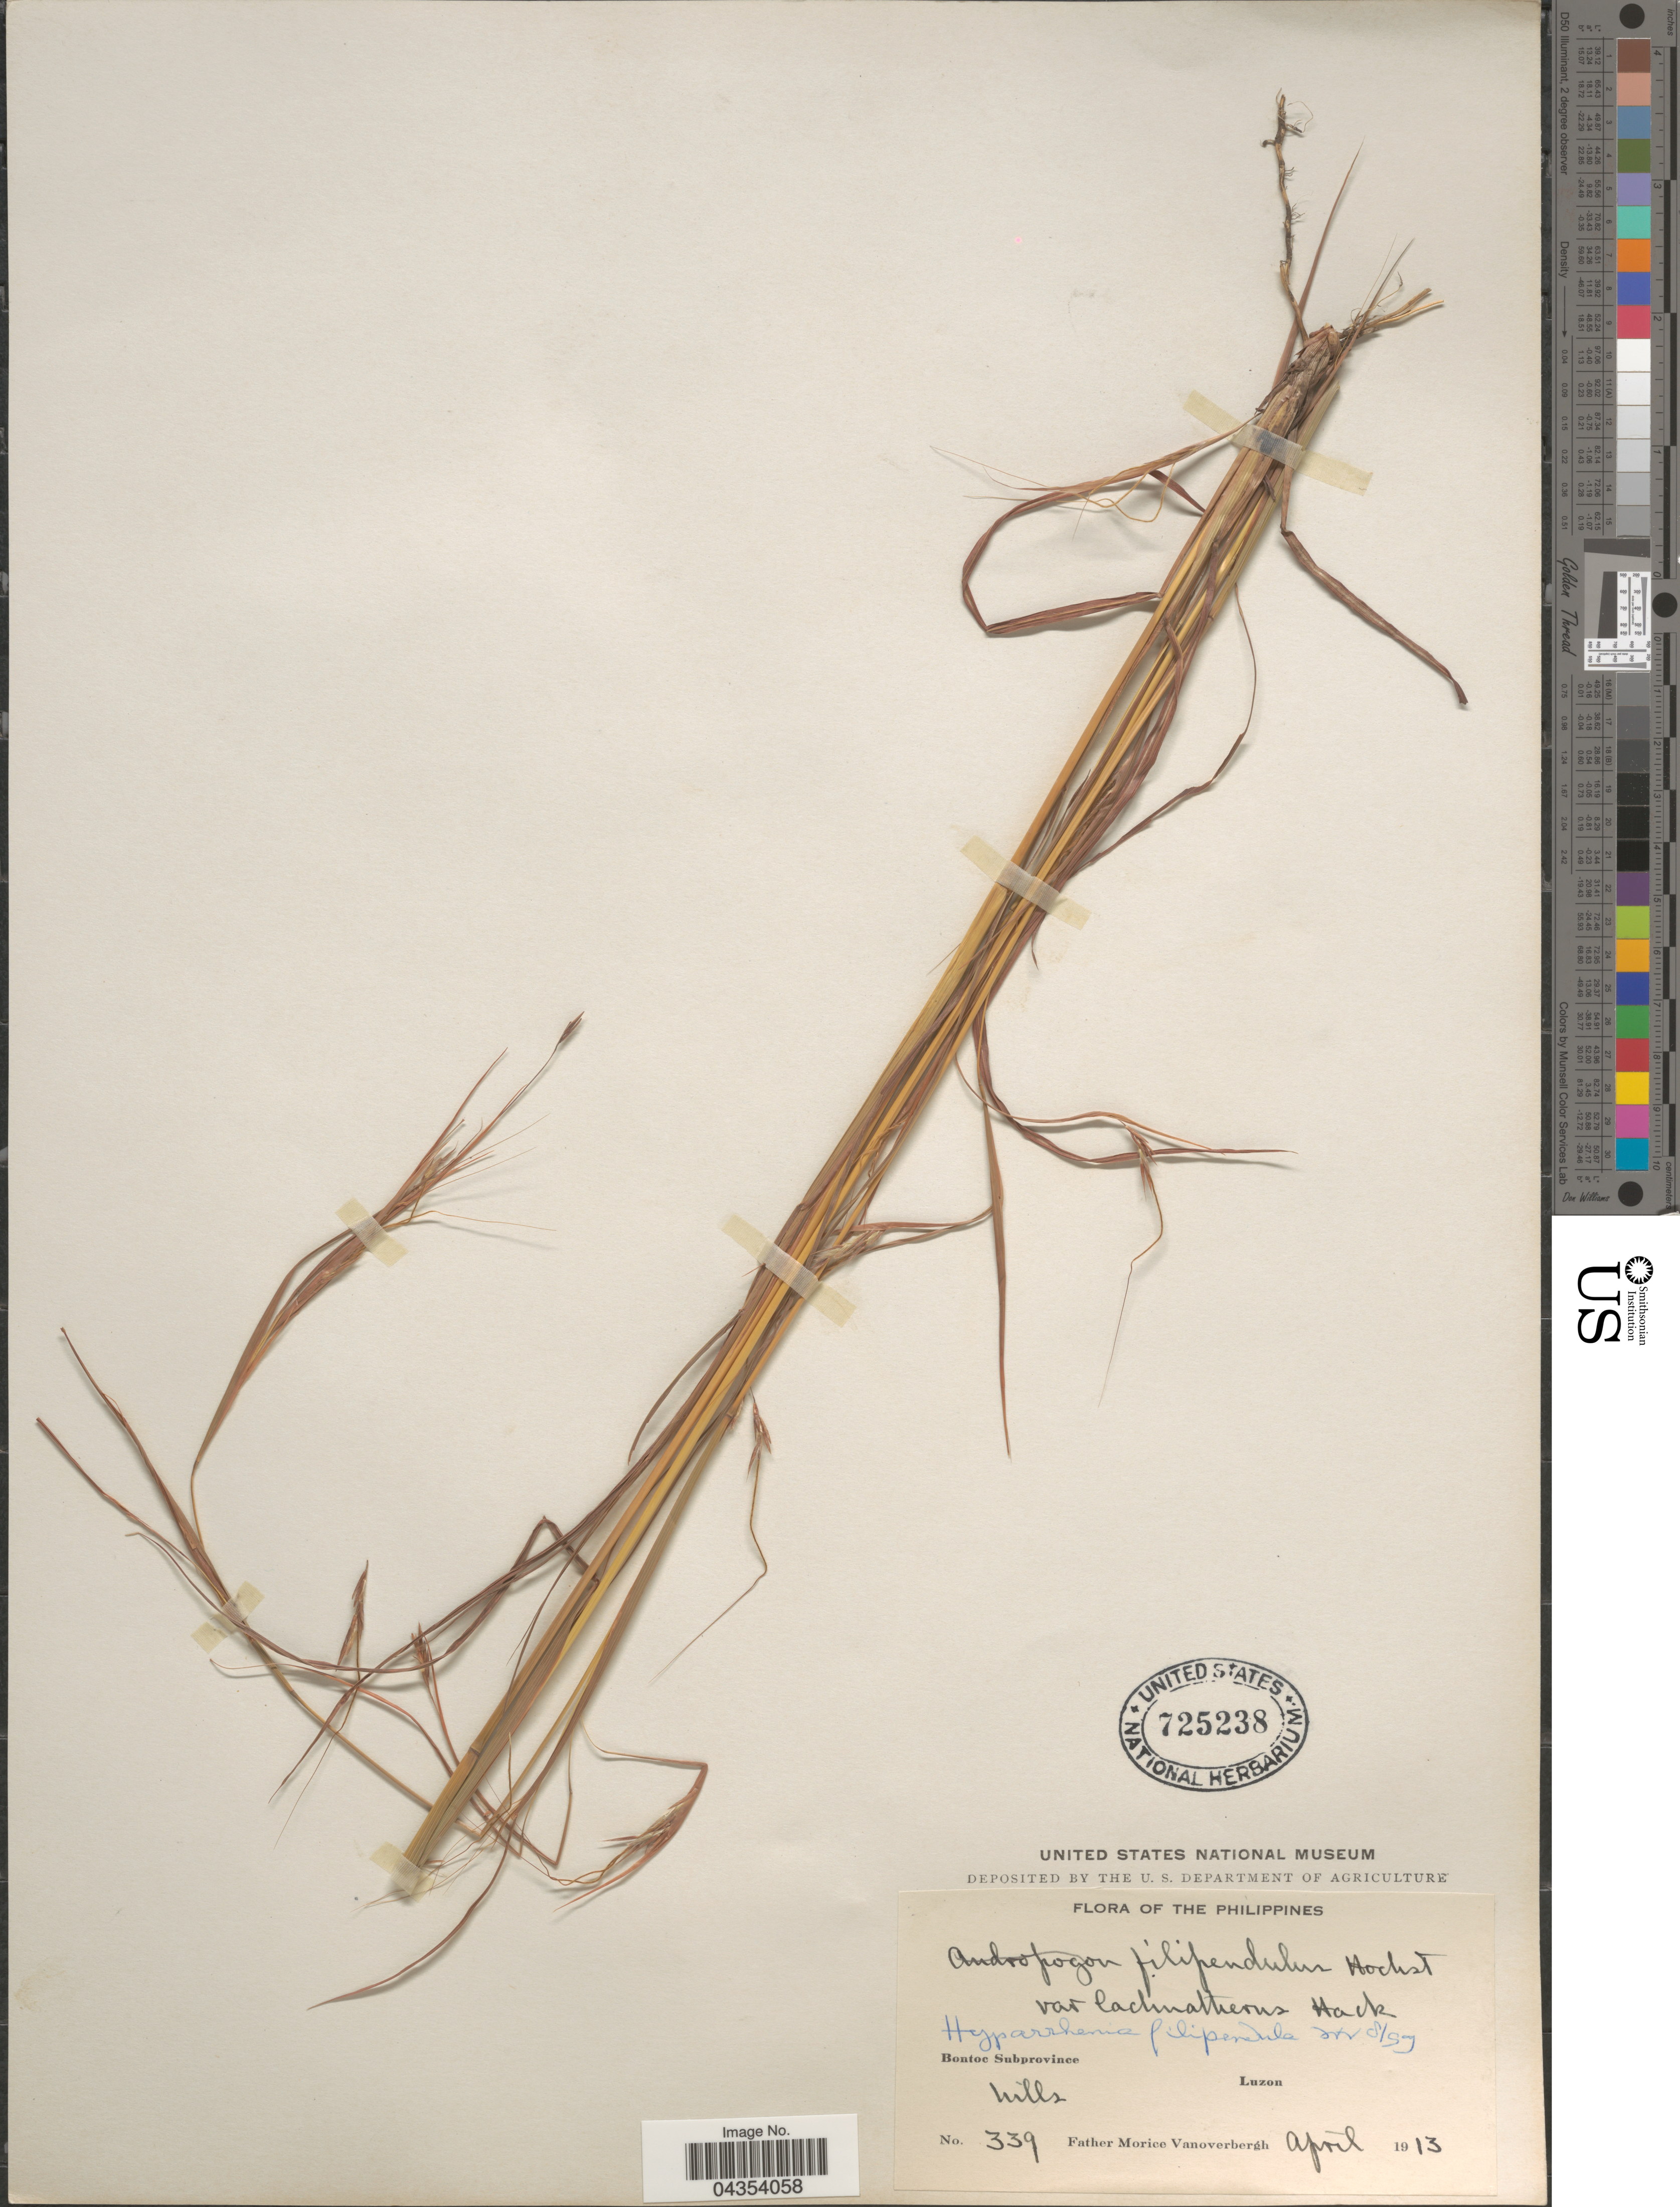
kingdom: Plantae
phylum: Tracheophyta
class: Liliopsida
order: Poales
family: Poaceae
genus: Hyparrhenia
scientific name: Hyparrhenia filipendula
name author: (Hochr.) Stapf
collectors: F. Vanoverbergh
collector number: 339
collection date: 1913-04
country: Philippines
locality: The Philippines. Bontoc Subprovince. Luzon.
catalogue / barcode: US 725238